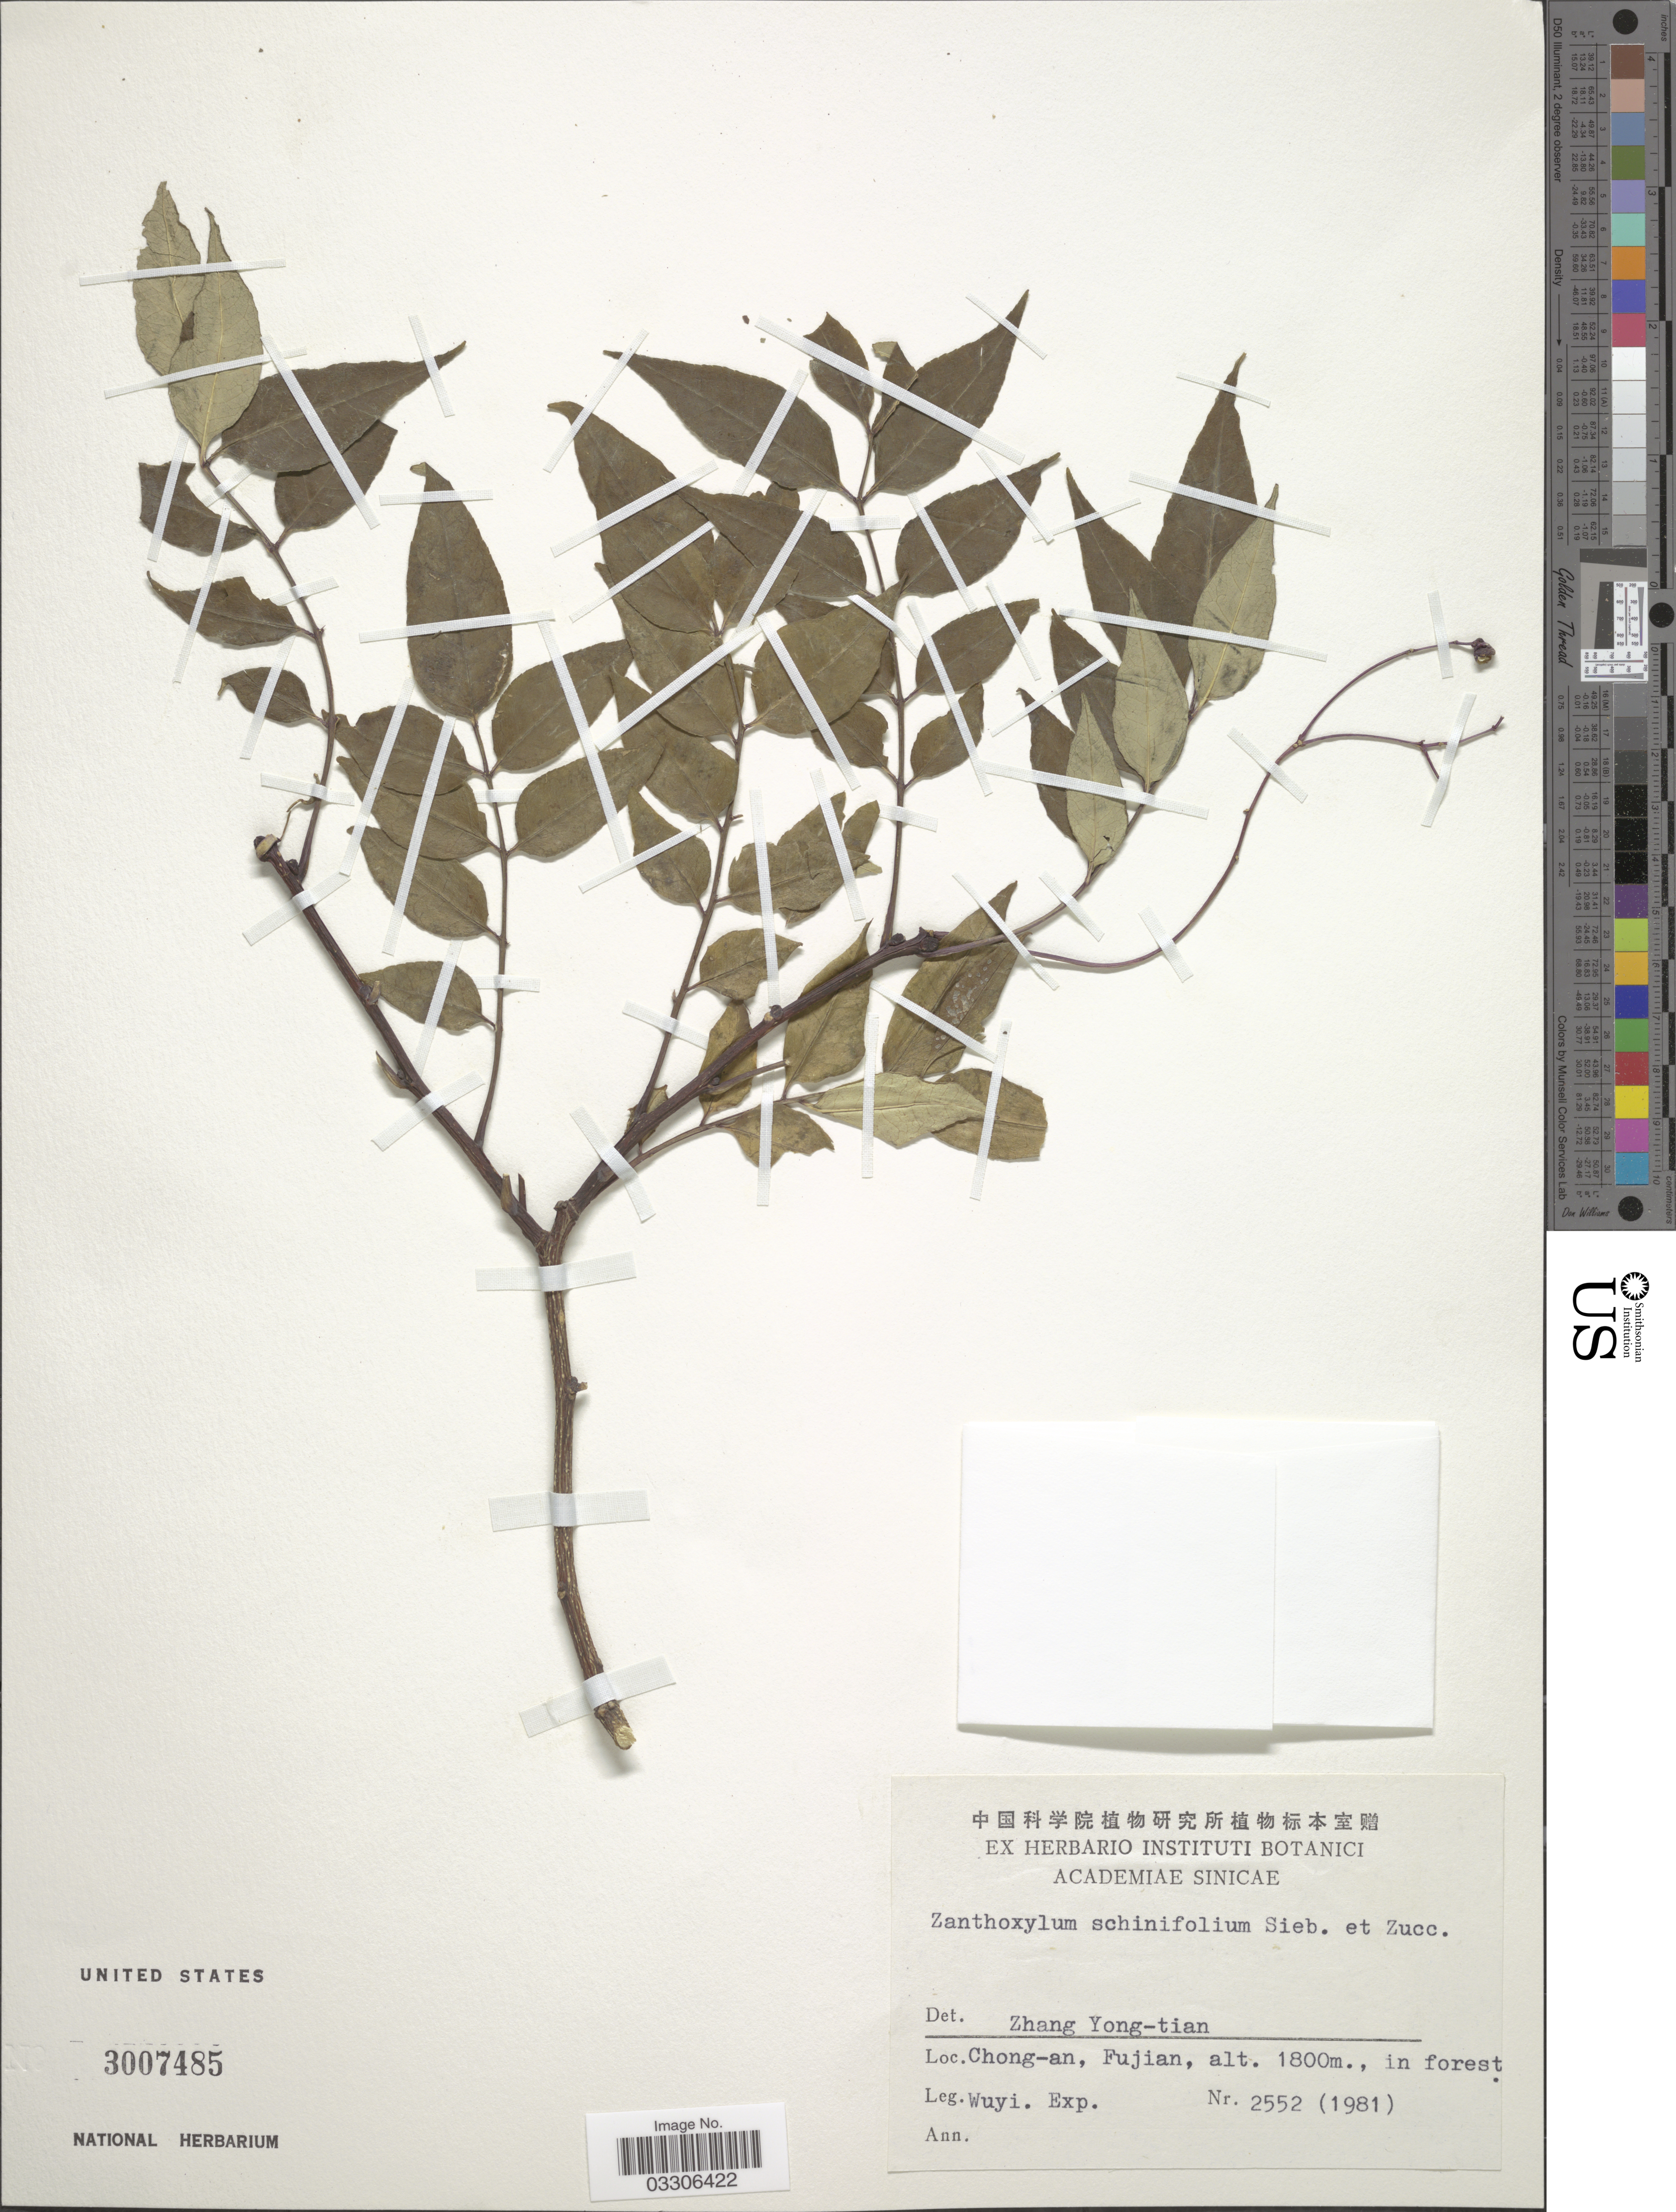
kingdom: Plantae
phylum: Tracheophyta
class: Magnoliopsida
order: Sapindales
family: Rutaceae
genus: Zanthoxylum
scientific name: Zanthoxylum schinifolium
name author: Siebold & Zucc.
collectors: Wuyi. Exped.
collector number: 2552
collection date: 1981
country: China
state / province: Fujian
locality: Chong-an, Fujian.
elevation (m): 1800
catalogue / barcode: US 3007485